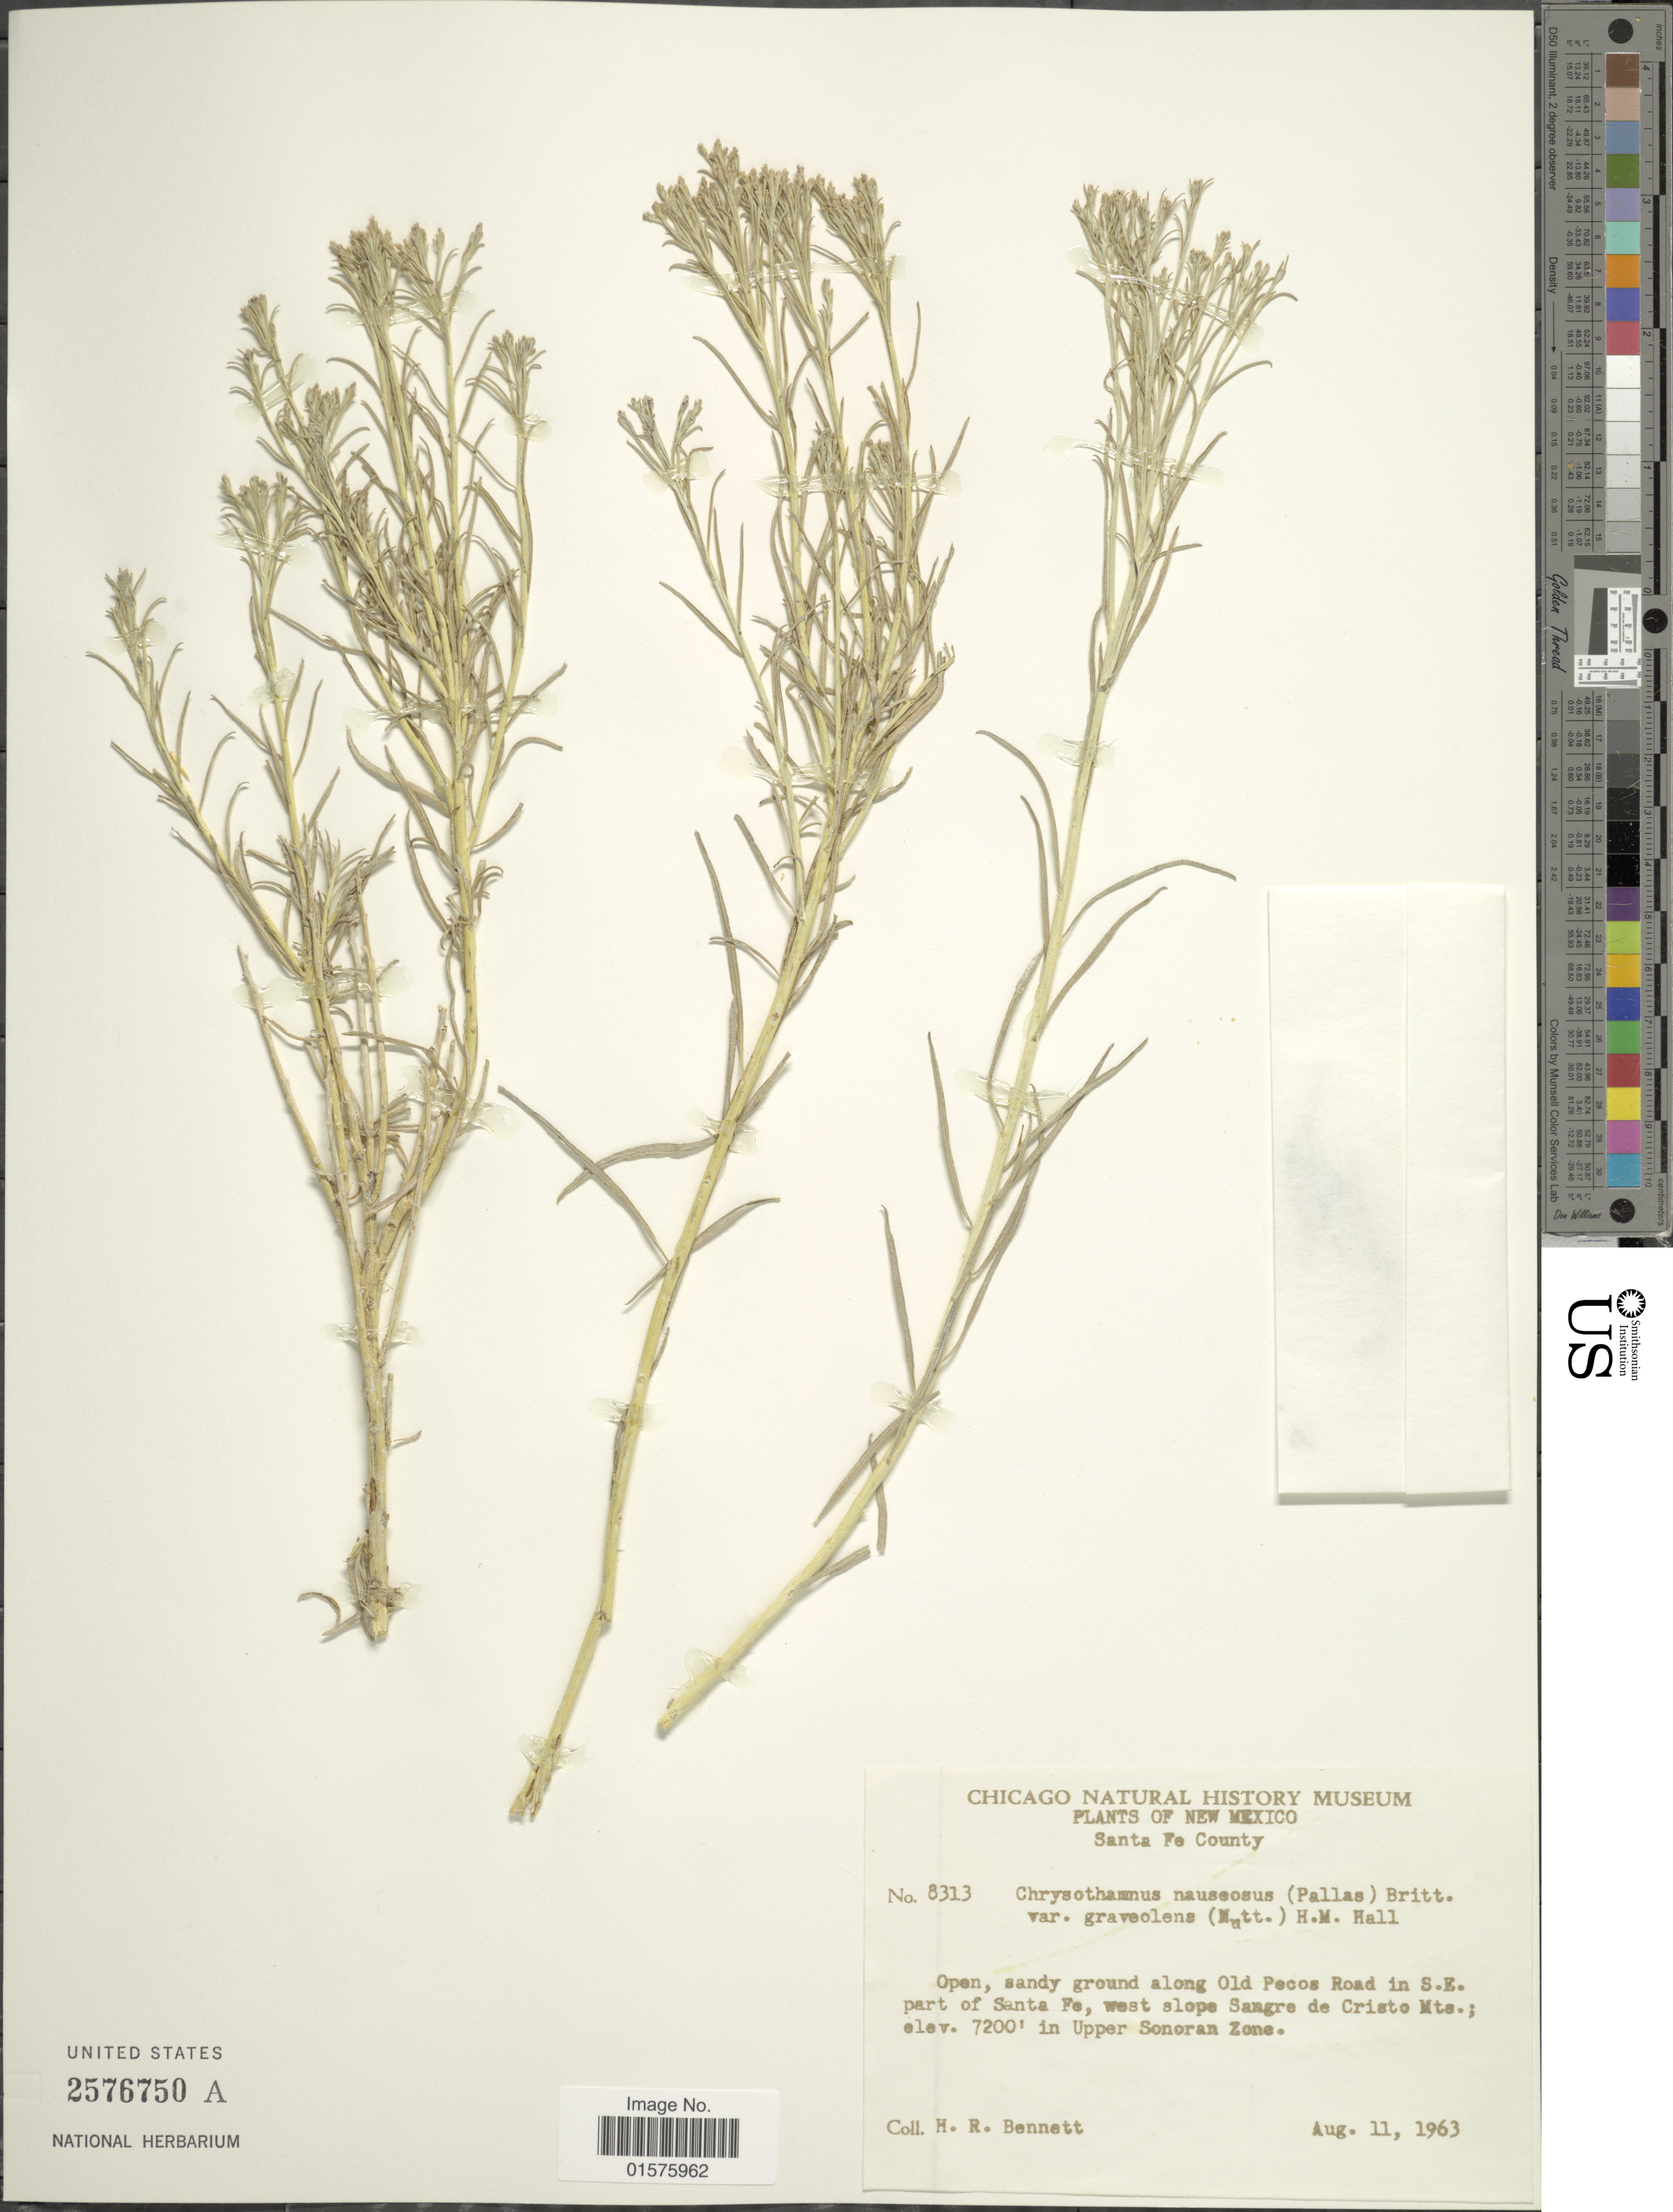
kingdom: Plantae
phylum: Tracheophyta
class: Magnoliopsida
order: Asterales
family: Asteraceae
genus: Ericameria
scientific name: Ericameria nauseosa var. graveolens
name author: (Nutt.) Reveal & Schuyler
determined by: Urbatsch, Lowell E., Curator (LSU), Louisiana State University (UNITED STATES)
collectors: H. R. Bennett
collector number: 8313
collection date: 1963-08-11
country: United States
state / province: New Mexico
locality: Santa Fe County, along Olda Pecos Road in S.E. part of Santa Fe, west slope Sangre de Cristo Mts.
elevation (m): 2195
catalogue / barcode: US 2576750A